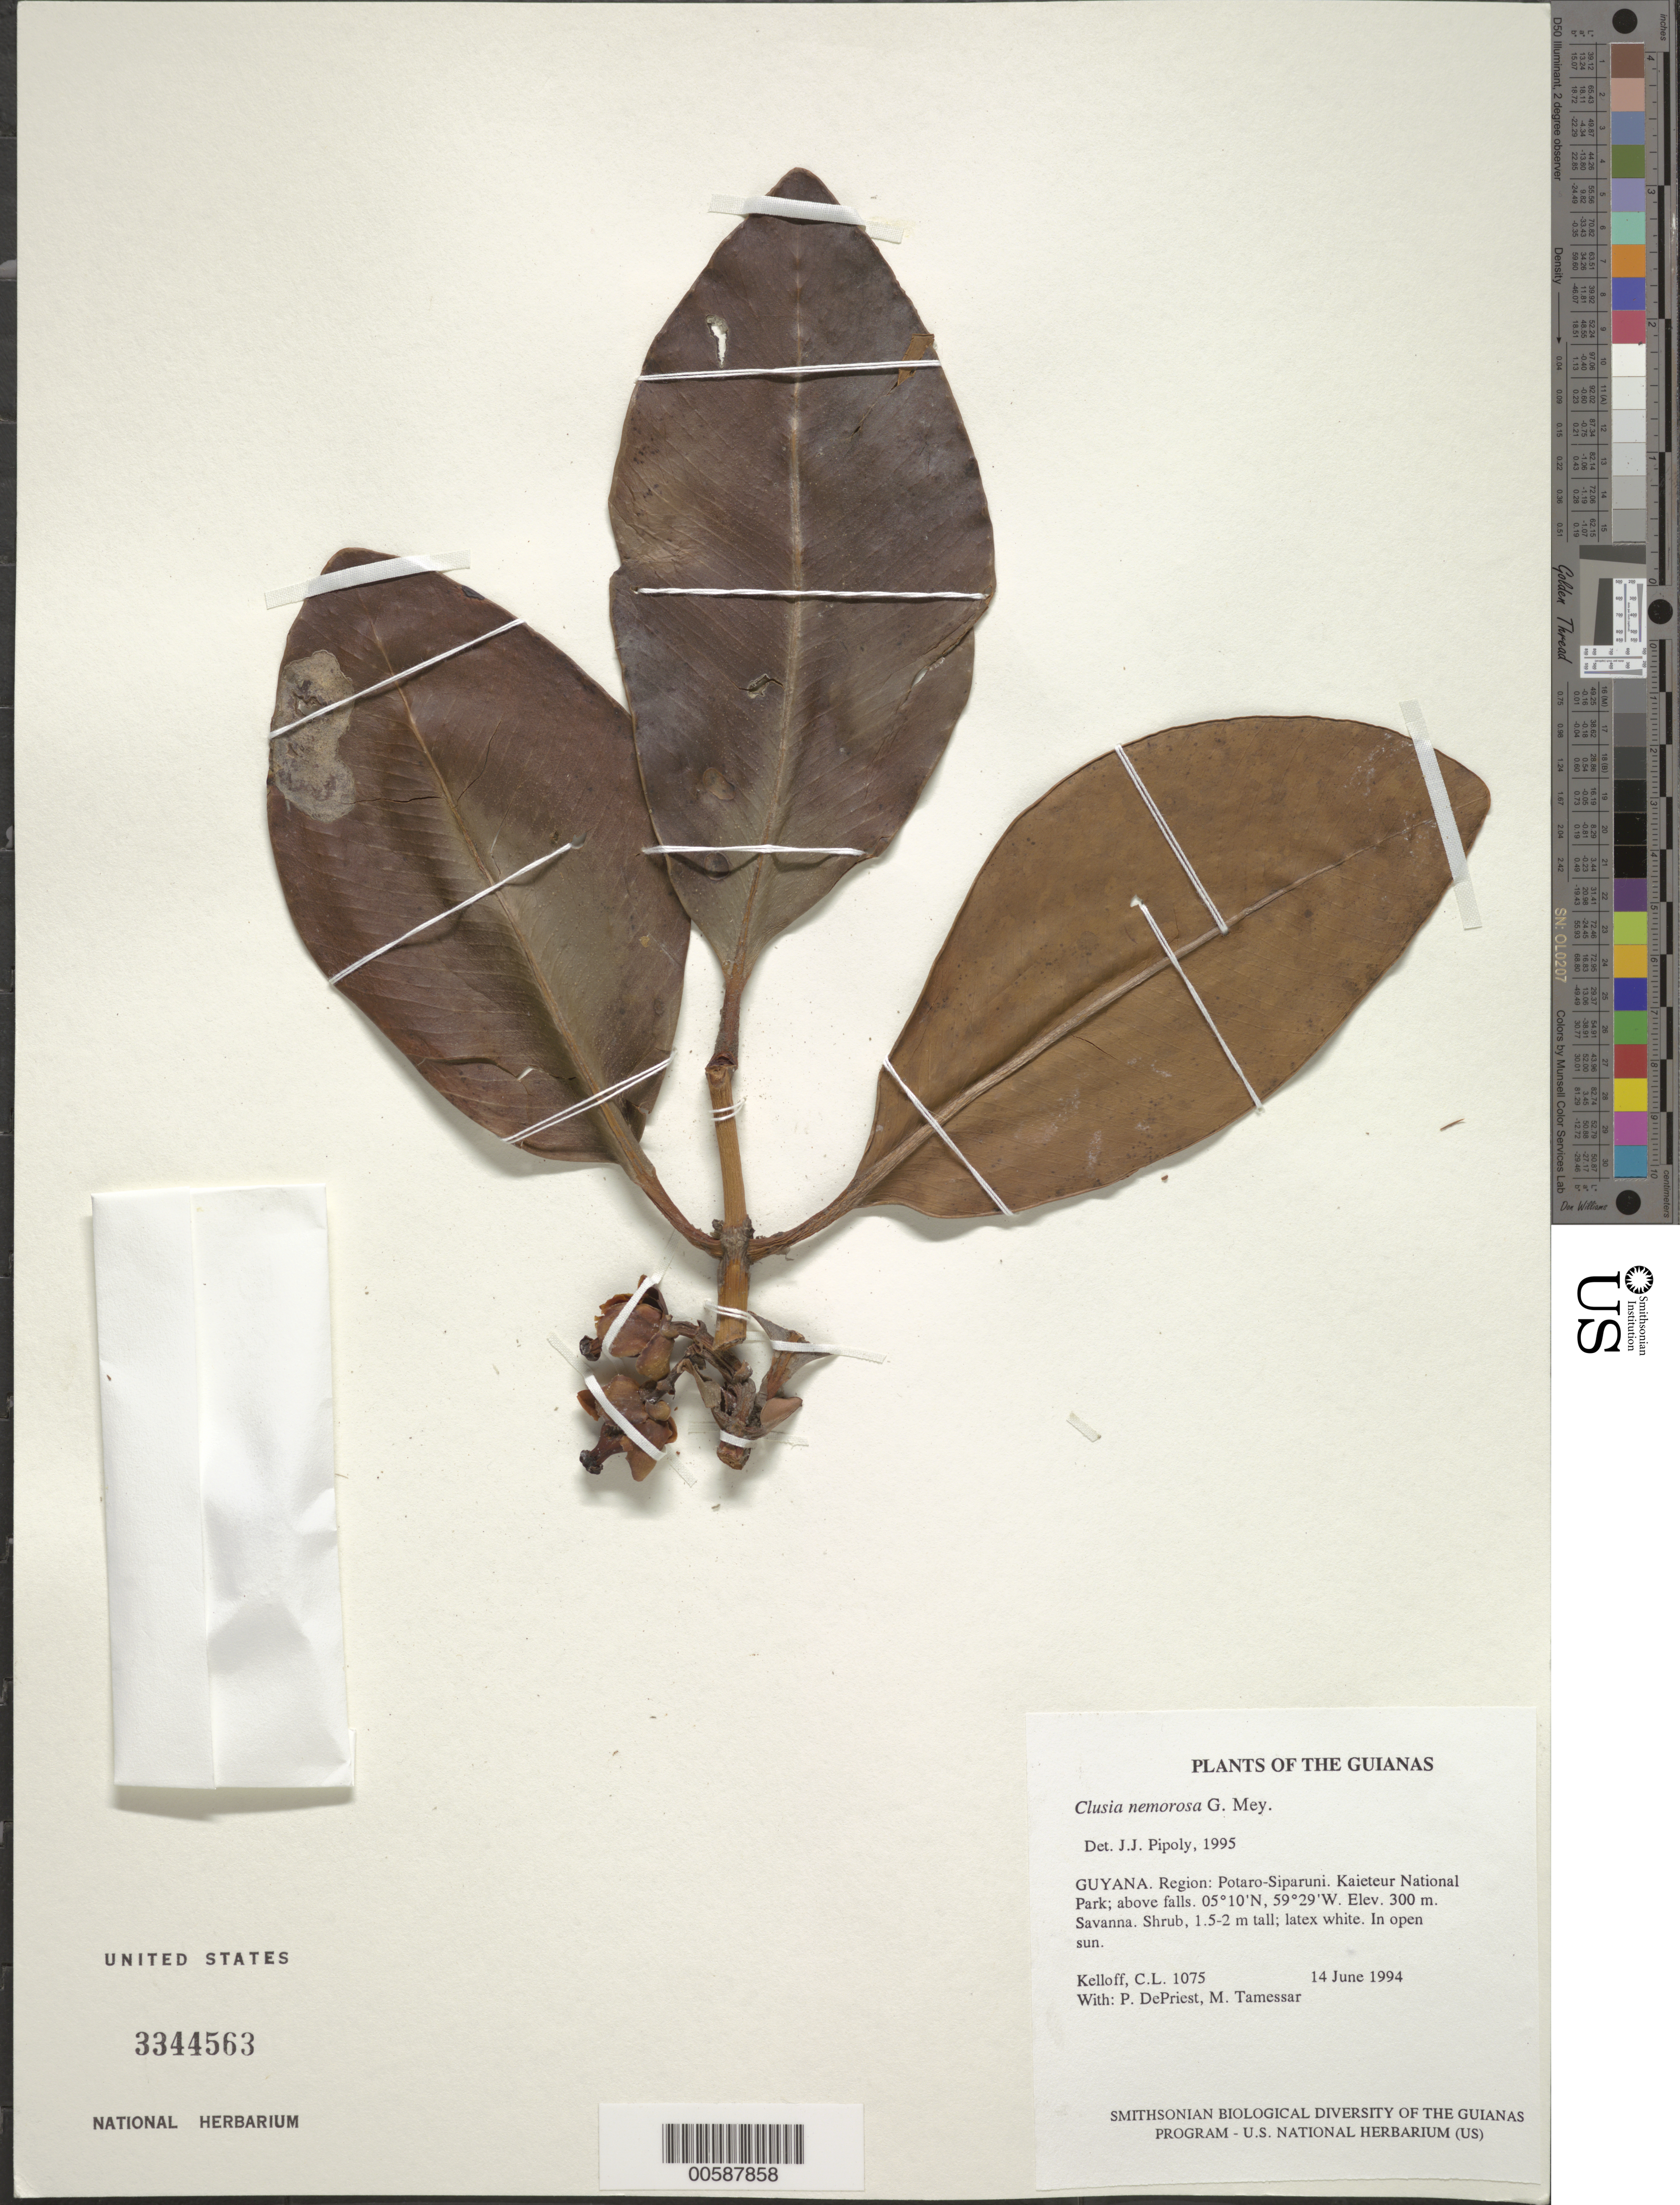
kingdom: Plantae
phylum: Tracheophyta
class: Magnoliopsida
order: Malpighiales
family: Clusiaceae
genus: Clusia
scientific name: Clusia nemorosa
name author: G. Mey.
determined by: Pipoly, J. J., III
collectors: C. L. Kelloff, P. DePriest & M. Tamessar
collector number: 1075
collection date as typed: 14 June 1994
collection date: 1994-06-14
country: Guyana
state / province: Potaro-Siparuni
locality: Kaieteur National Park; above falls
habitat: Savanna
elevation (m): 300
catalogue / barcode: US 3344563